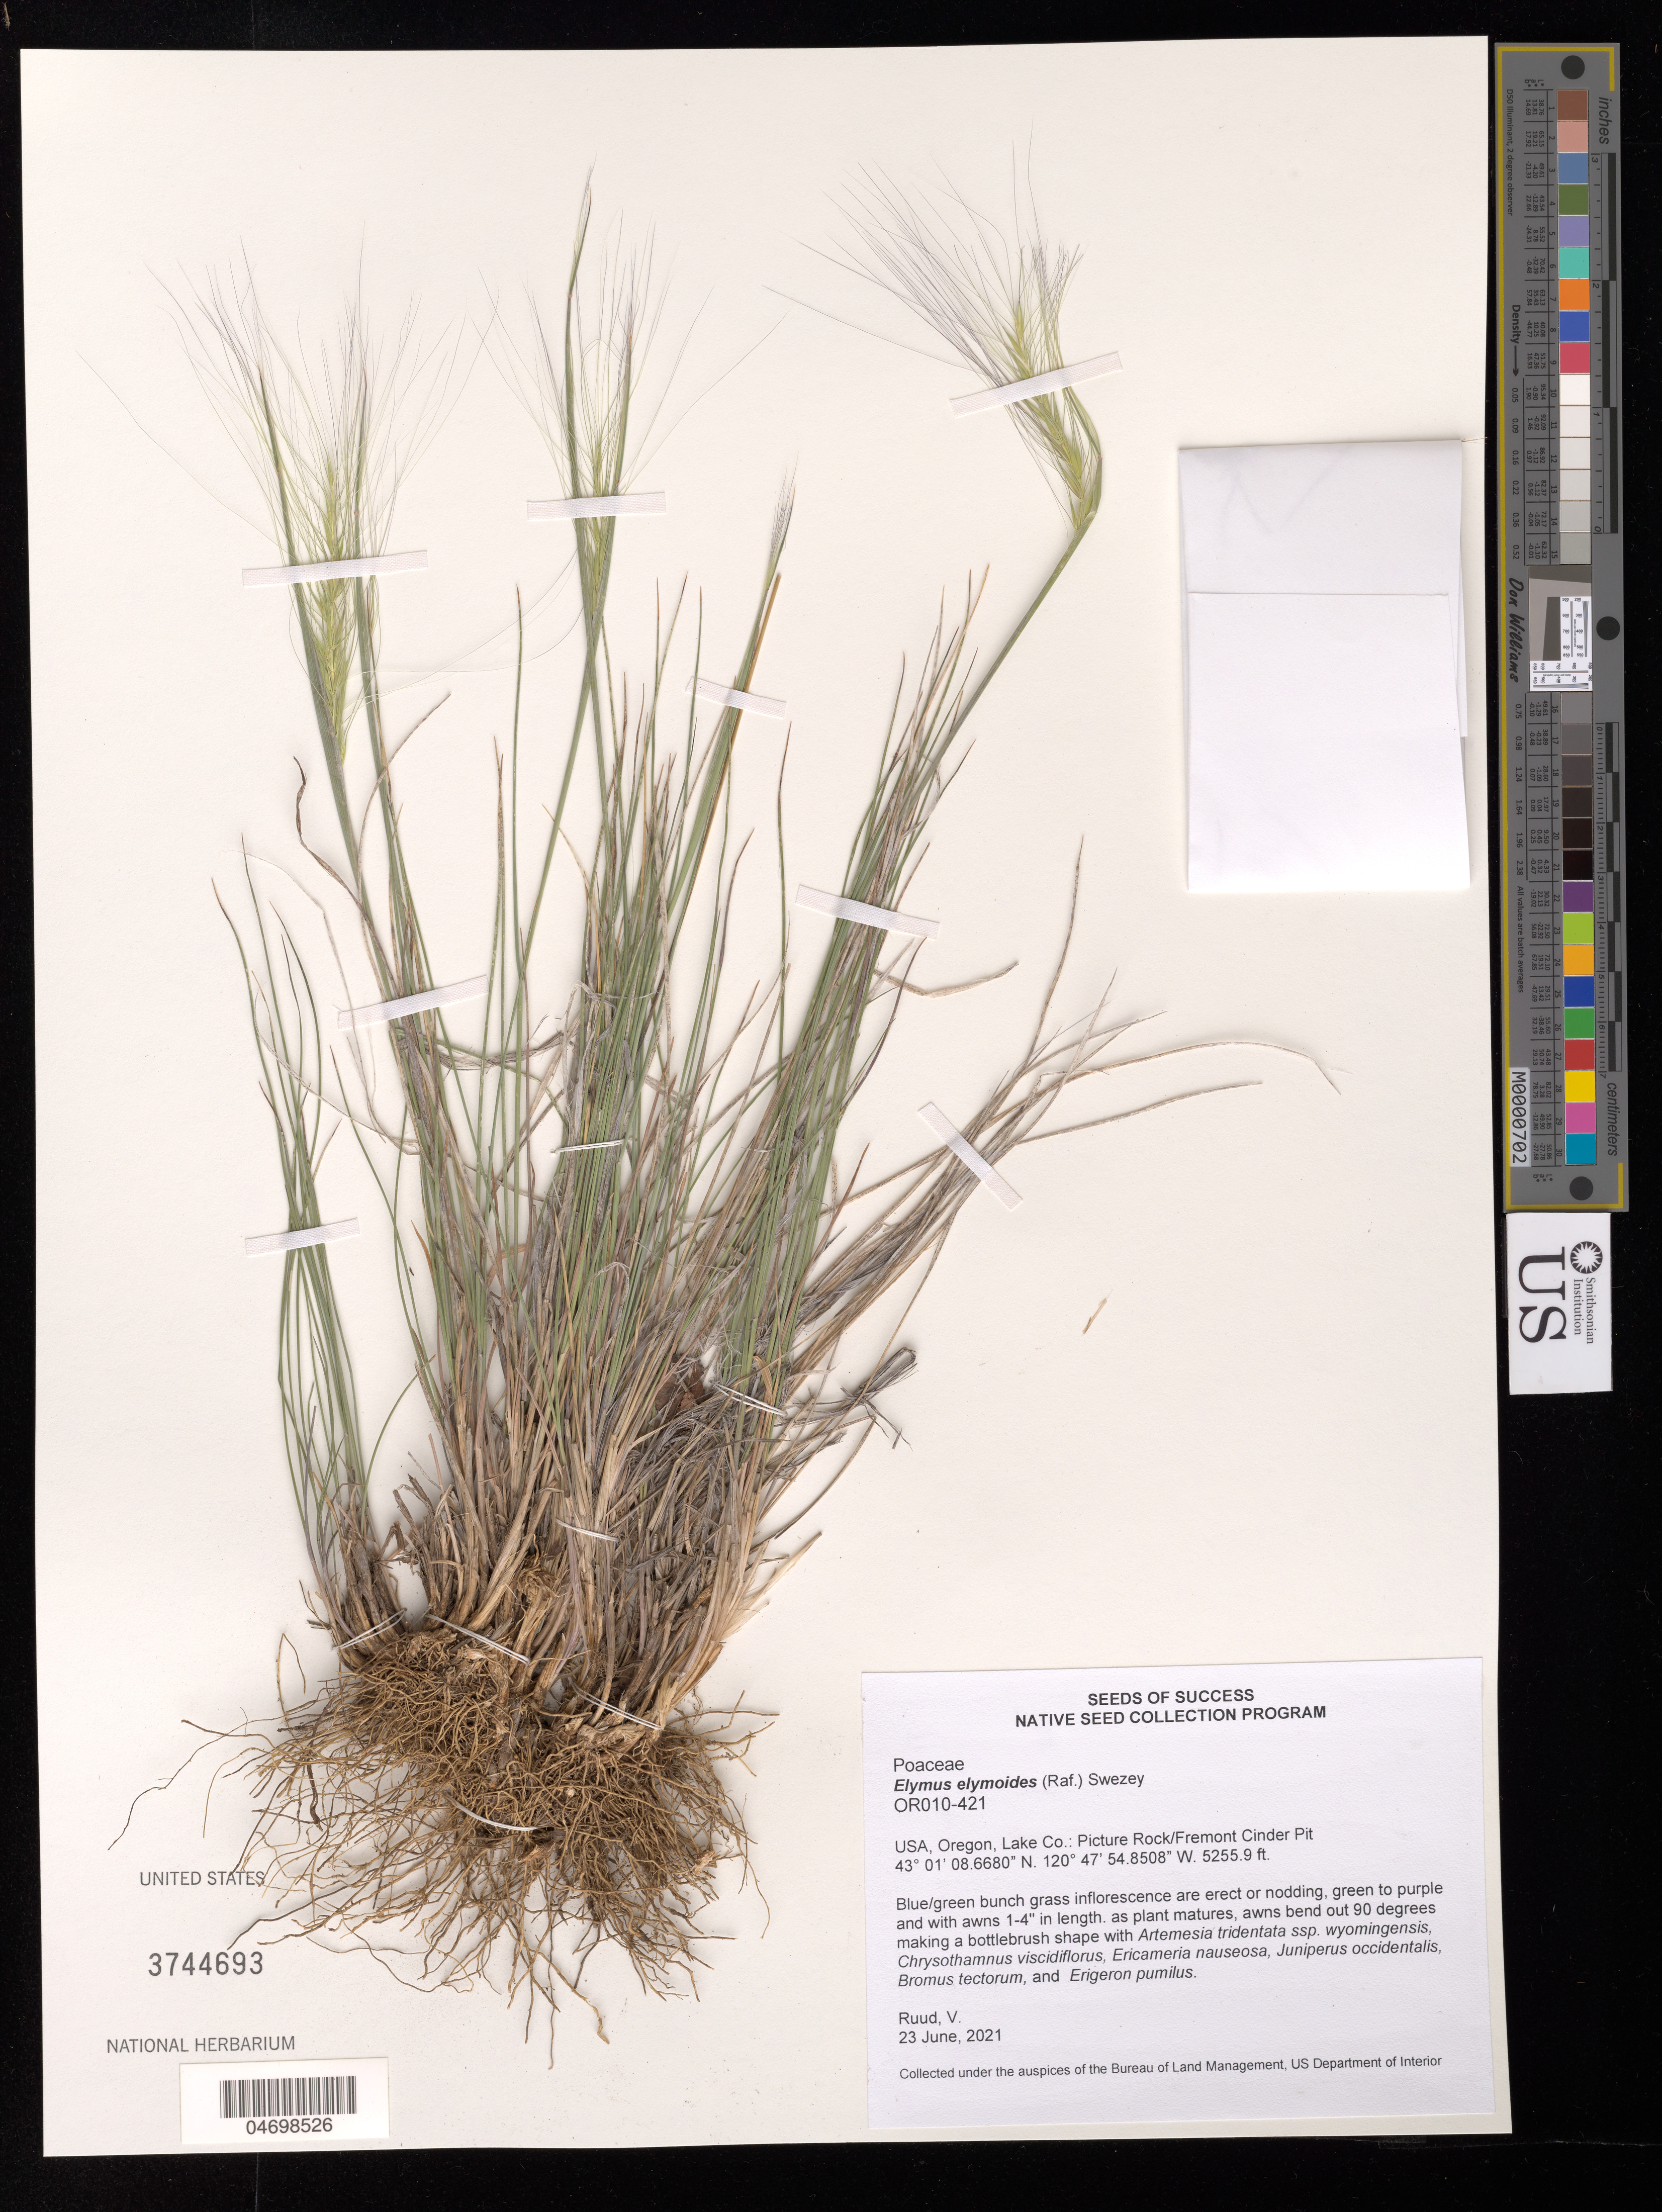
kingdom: Plantae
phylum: Tracheophyta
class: Liliopsida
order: Poales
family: Poaceae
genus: Elymus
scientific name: Elymus elymoides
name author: (Raf.) Swezey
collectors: C. Anderson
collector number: OR010-421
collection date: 2020-06-23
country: United States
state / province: Oregon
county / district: Lake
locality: Picture Rock/ Fremont Cinder Pit.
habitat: With Juniperus occidentalis, Bromus tectorum, Erigeron pumilus, etc.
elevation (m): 1602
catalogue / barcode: US 3744693